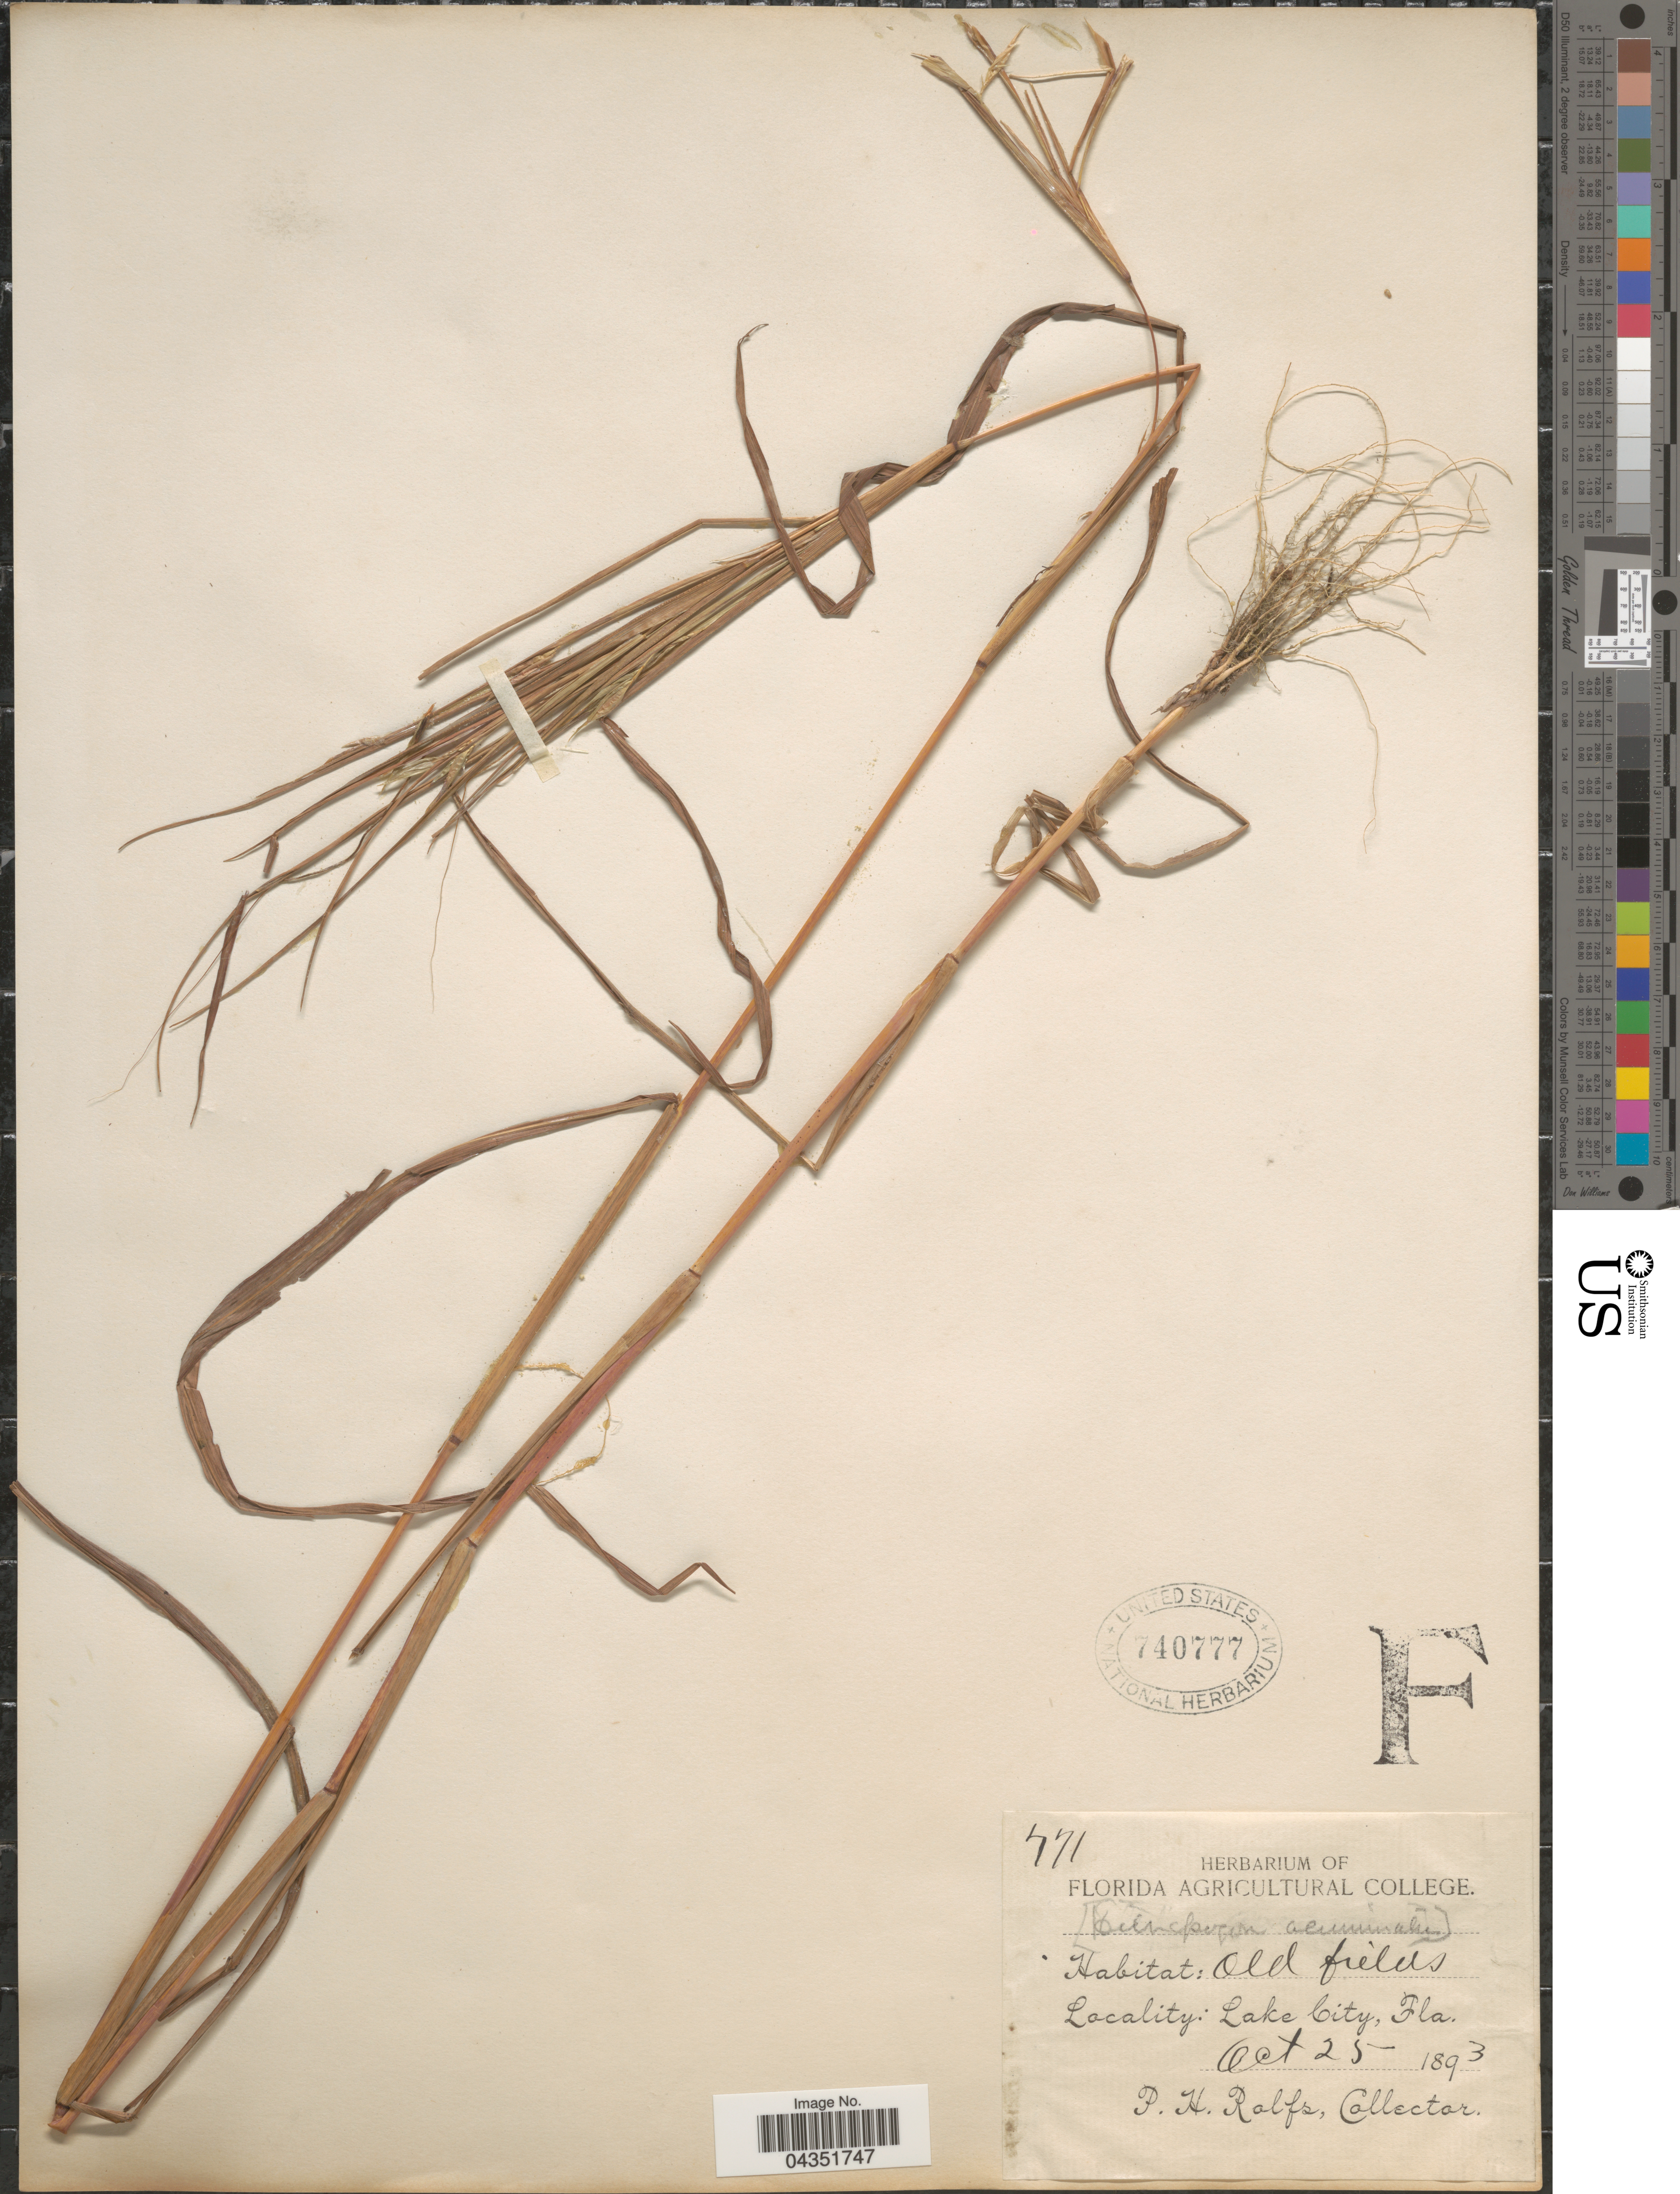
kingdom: Plantae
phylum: Tracheophyta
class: Liliopsida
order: Poales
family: Poaceae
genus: Heteropogon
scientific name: Heteropogon melanocarpus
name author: (Elliott) Benth.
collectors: P. H. Rolfs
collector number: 771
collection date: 1893-10-25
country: United States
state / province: Florida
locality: Old fields. Lake City.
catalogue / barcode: US 740777